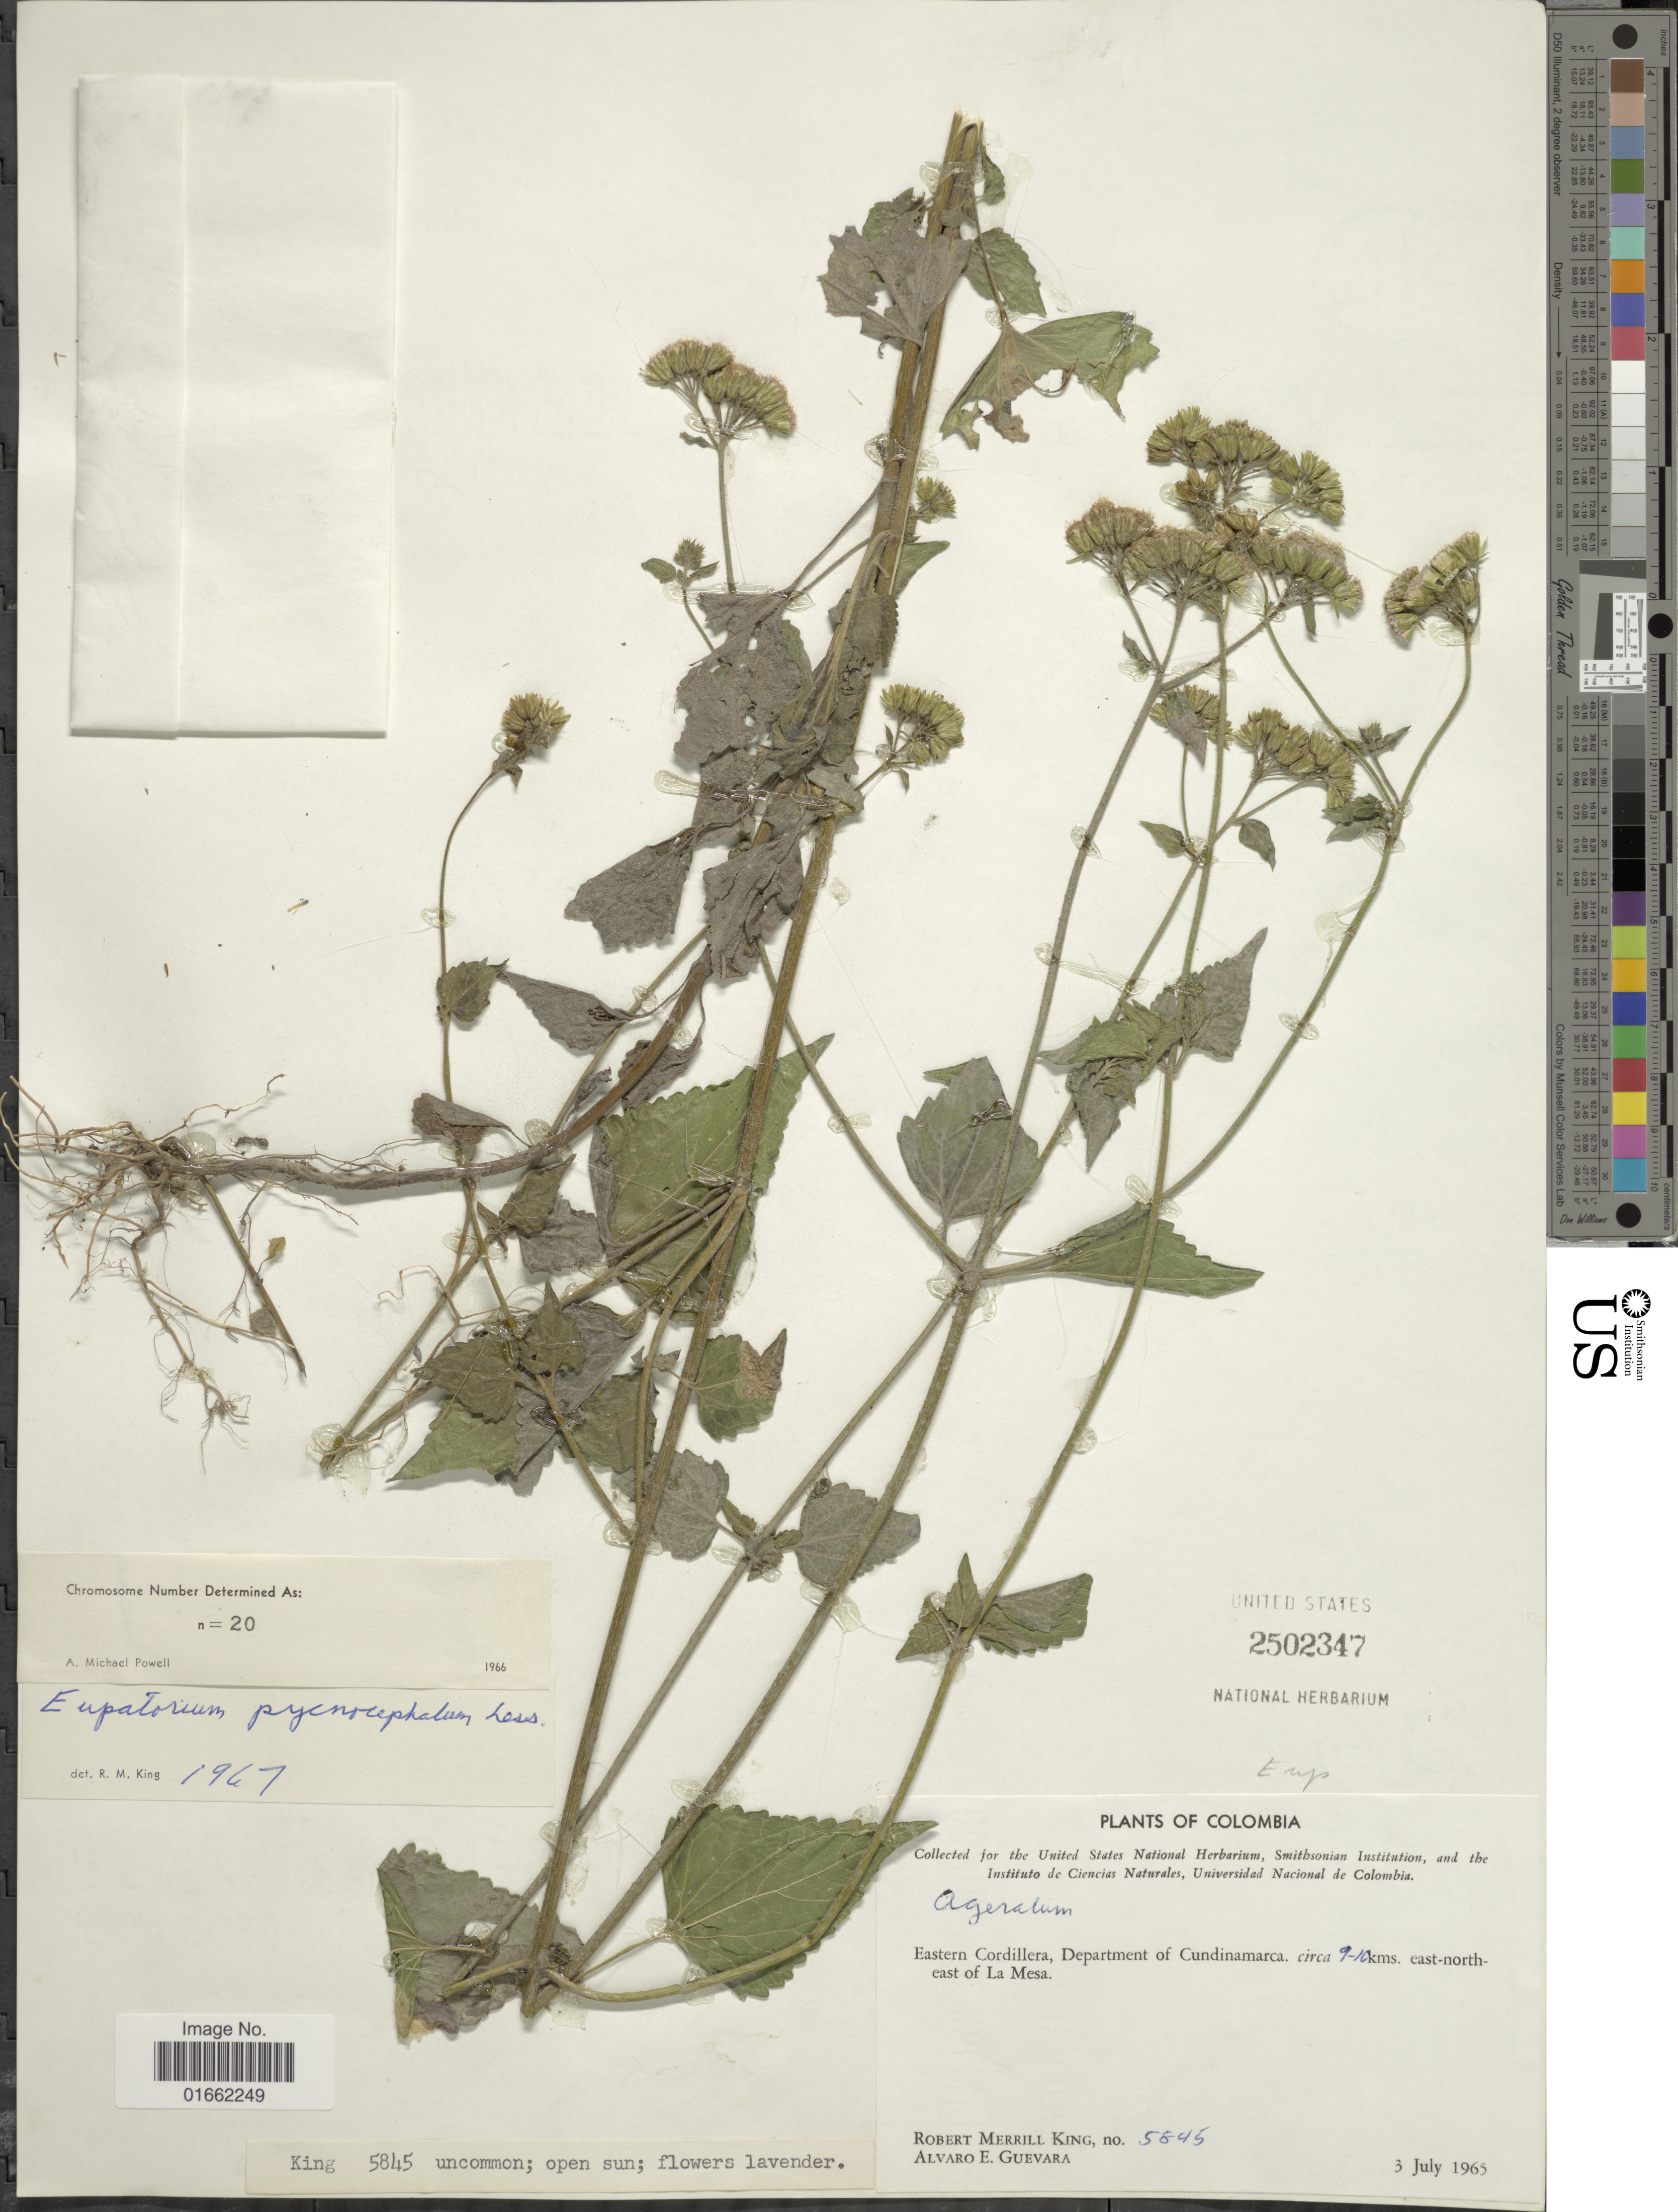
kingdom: Plantae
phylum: Tracheophyta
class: Magnoliopsida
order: Asterales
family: Asteraceae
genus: Fleischmannia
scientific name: Fleischmannia granatensis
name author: R.M. King & H. Rob.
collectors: R. M. King & A. E. Guevara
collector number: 5845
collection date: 1965-07-03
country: Colombia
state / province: Cundinamarca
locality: Eastern Cordillera, Department of Cundinamarca, circa 9-10 kms. east-north-east of La Mesa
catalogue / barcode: US 2502347